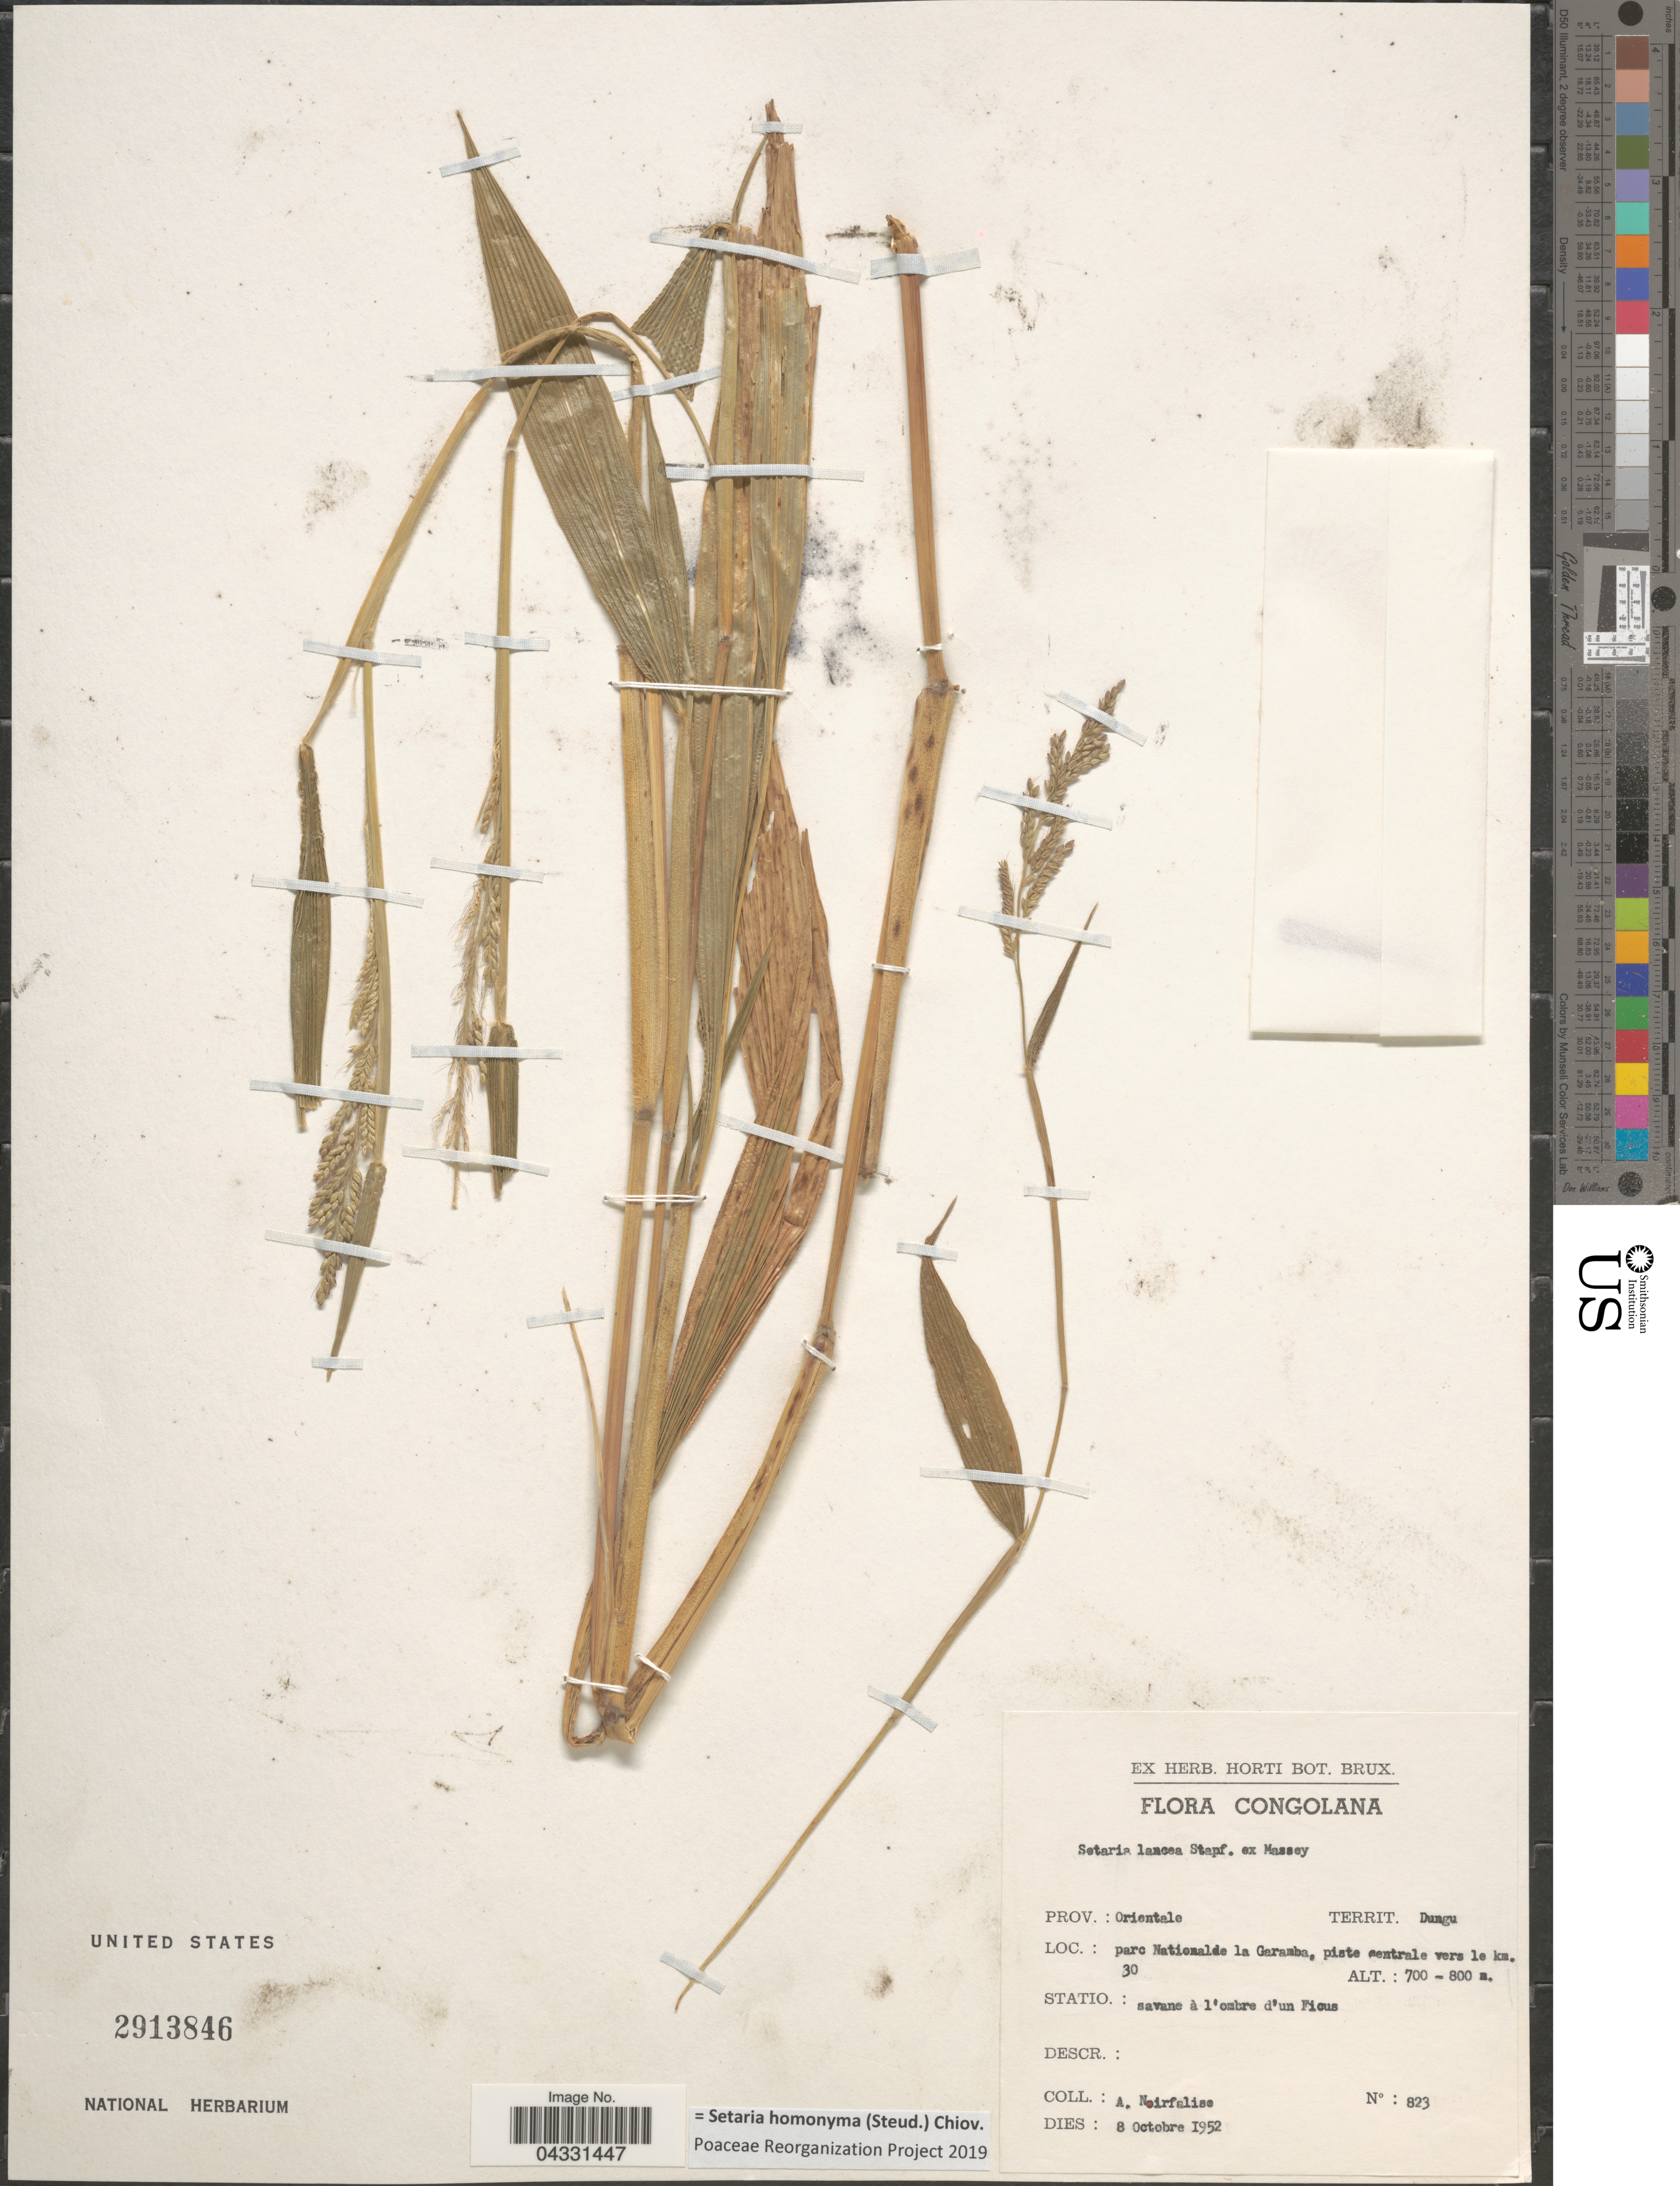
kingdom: Plantae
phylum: Tracheophyta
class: Liliopsida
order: Poales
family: Poaceae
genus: Setaria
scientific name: Setaria homonyma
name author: (Steud.) Chiov.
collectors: A. Noirfalise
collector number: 823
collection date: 1952-10-08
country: Congo, Democratic Republic of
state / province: Haut-Uele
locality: Territ. Dungu. Parc Nationalde la Garamba, piste centrale vers le km. 30. Statio.: savane à l'ombre d'un Fious.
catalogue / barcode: US 2913846